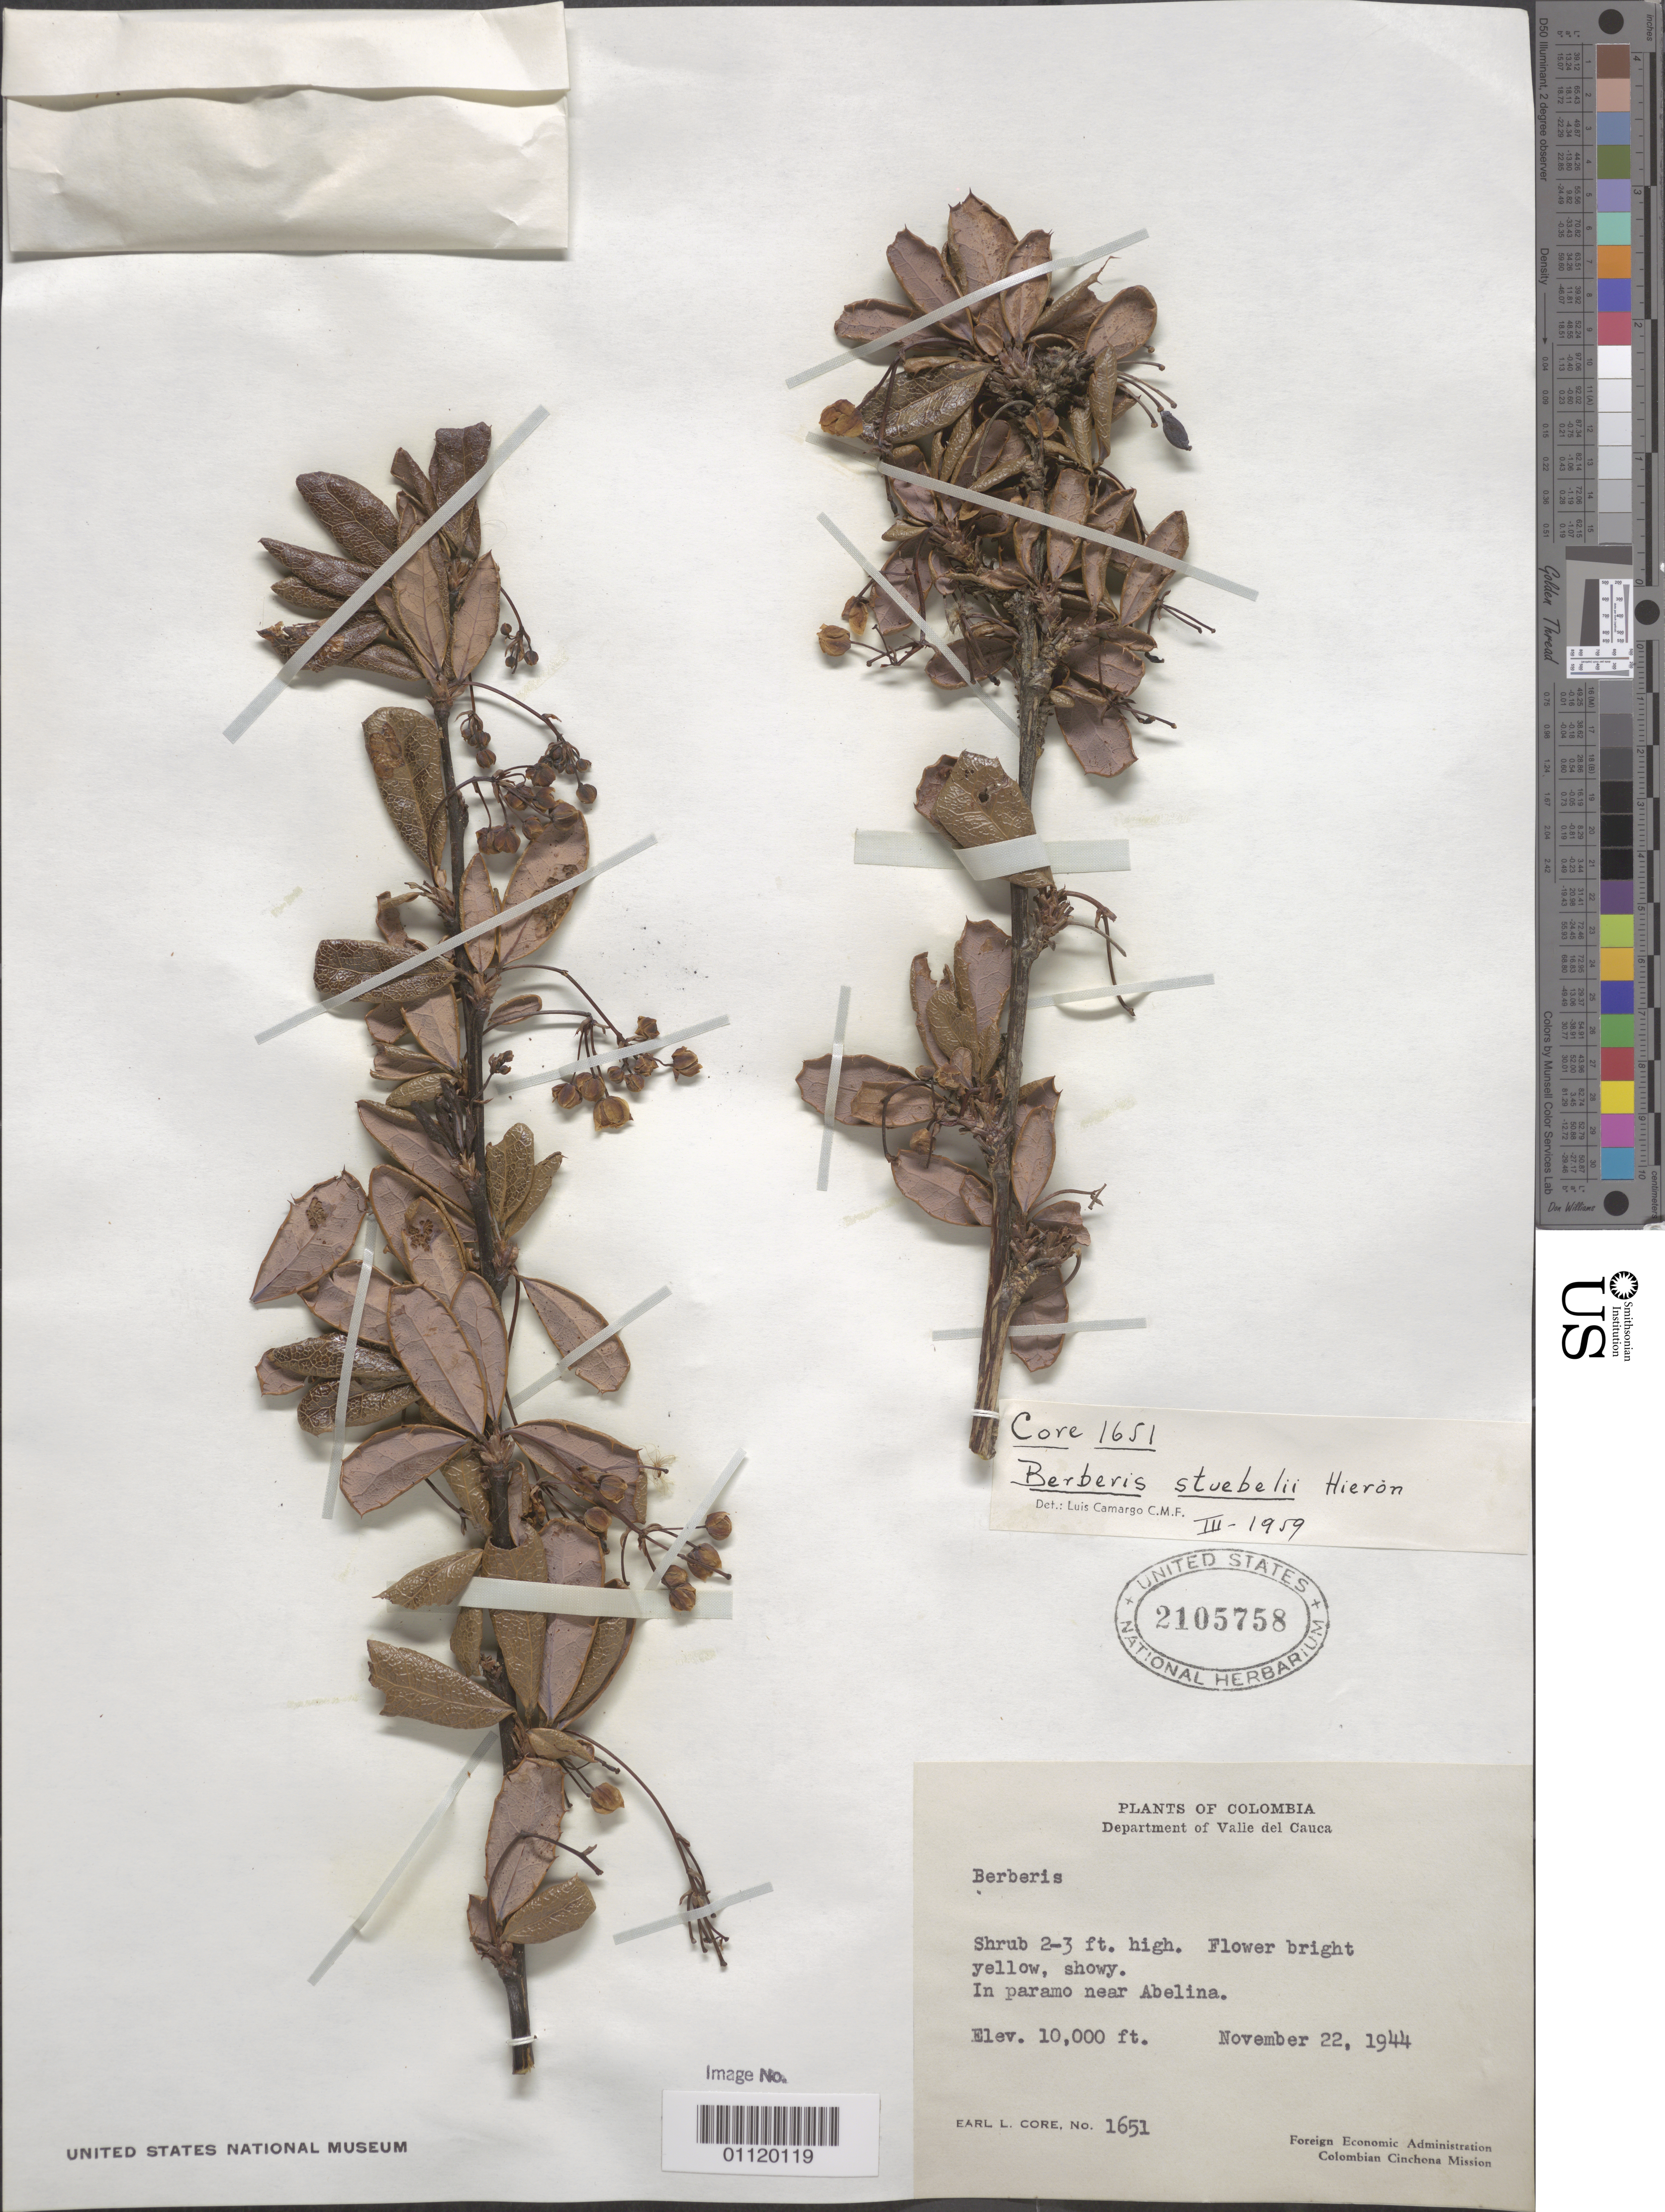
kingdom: Plantae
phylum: Tracheophyta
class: Magnoliopsida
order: Ranunculales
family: Berberidaceae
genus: Berberis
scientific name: Berberis stuebelii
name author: Hieron.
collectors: E. L. Core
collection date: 1944-11-22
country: Colombia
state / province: Valle del Cauca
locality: In paramo near Abelina.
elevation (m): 3048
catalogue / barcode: US 2105758